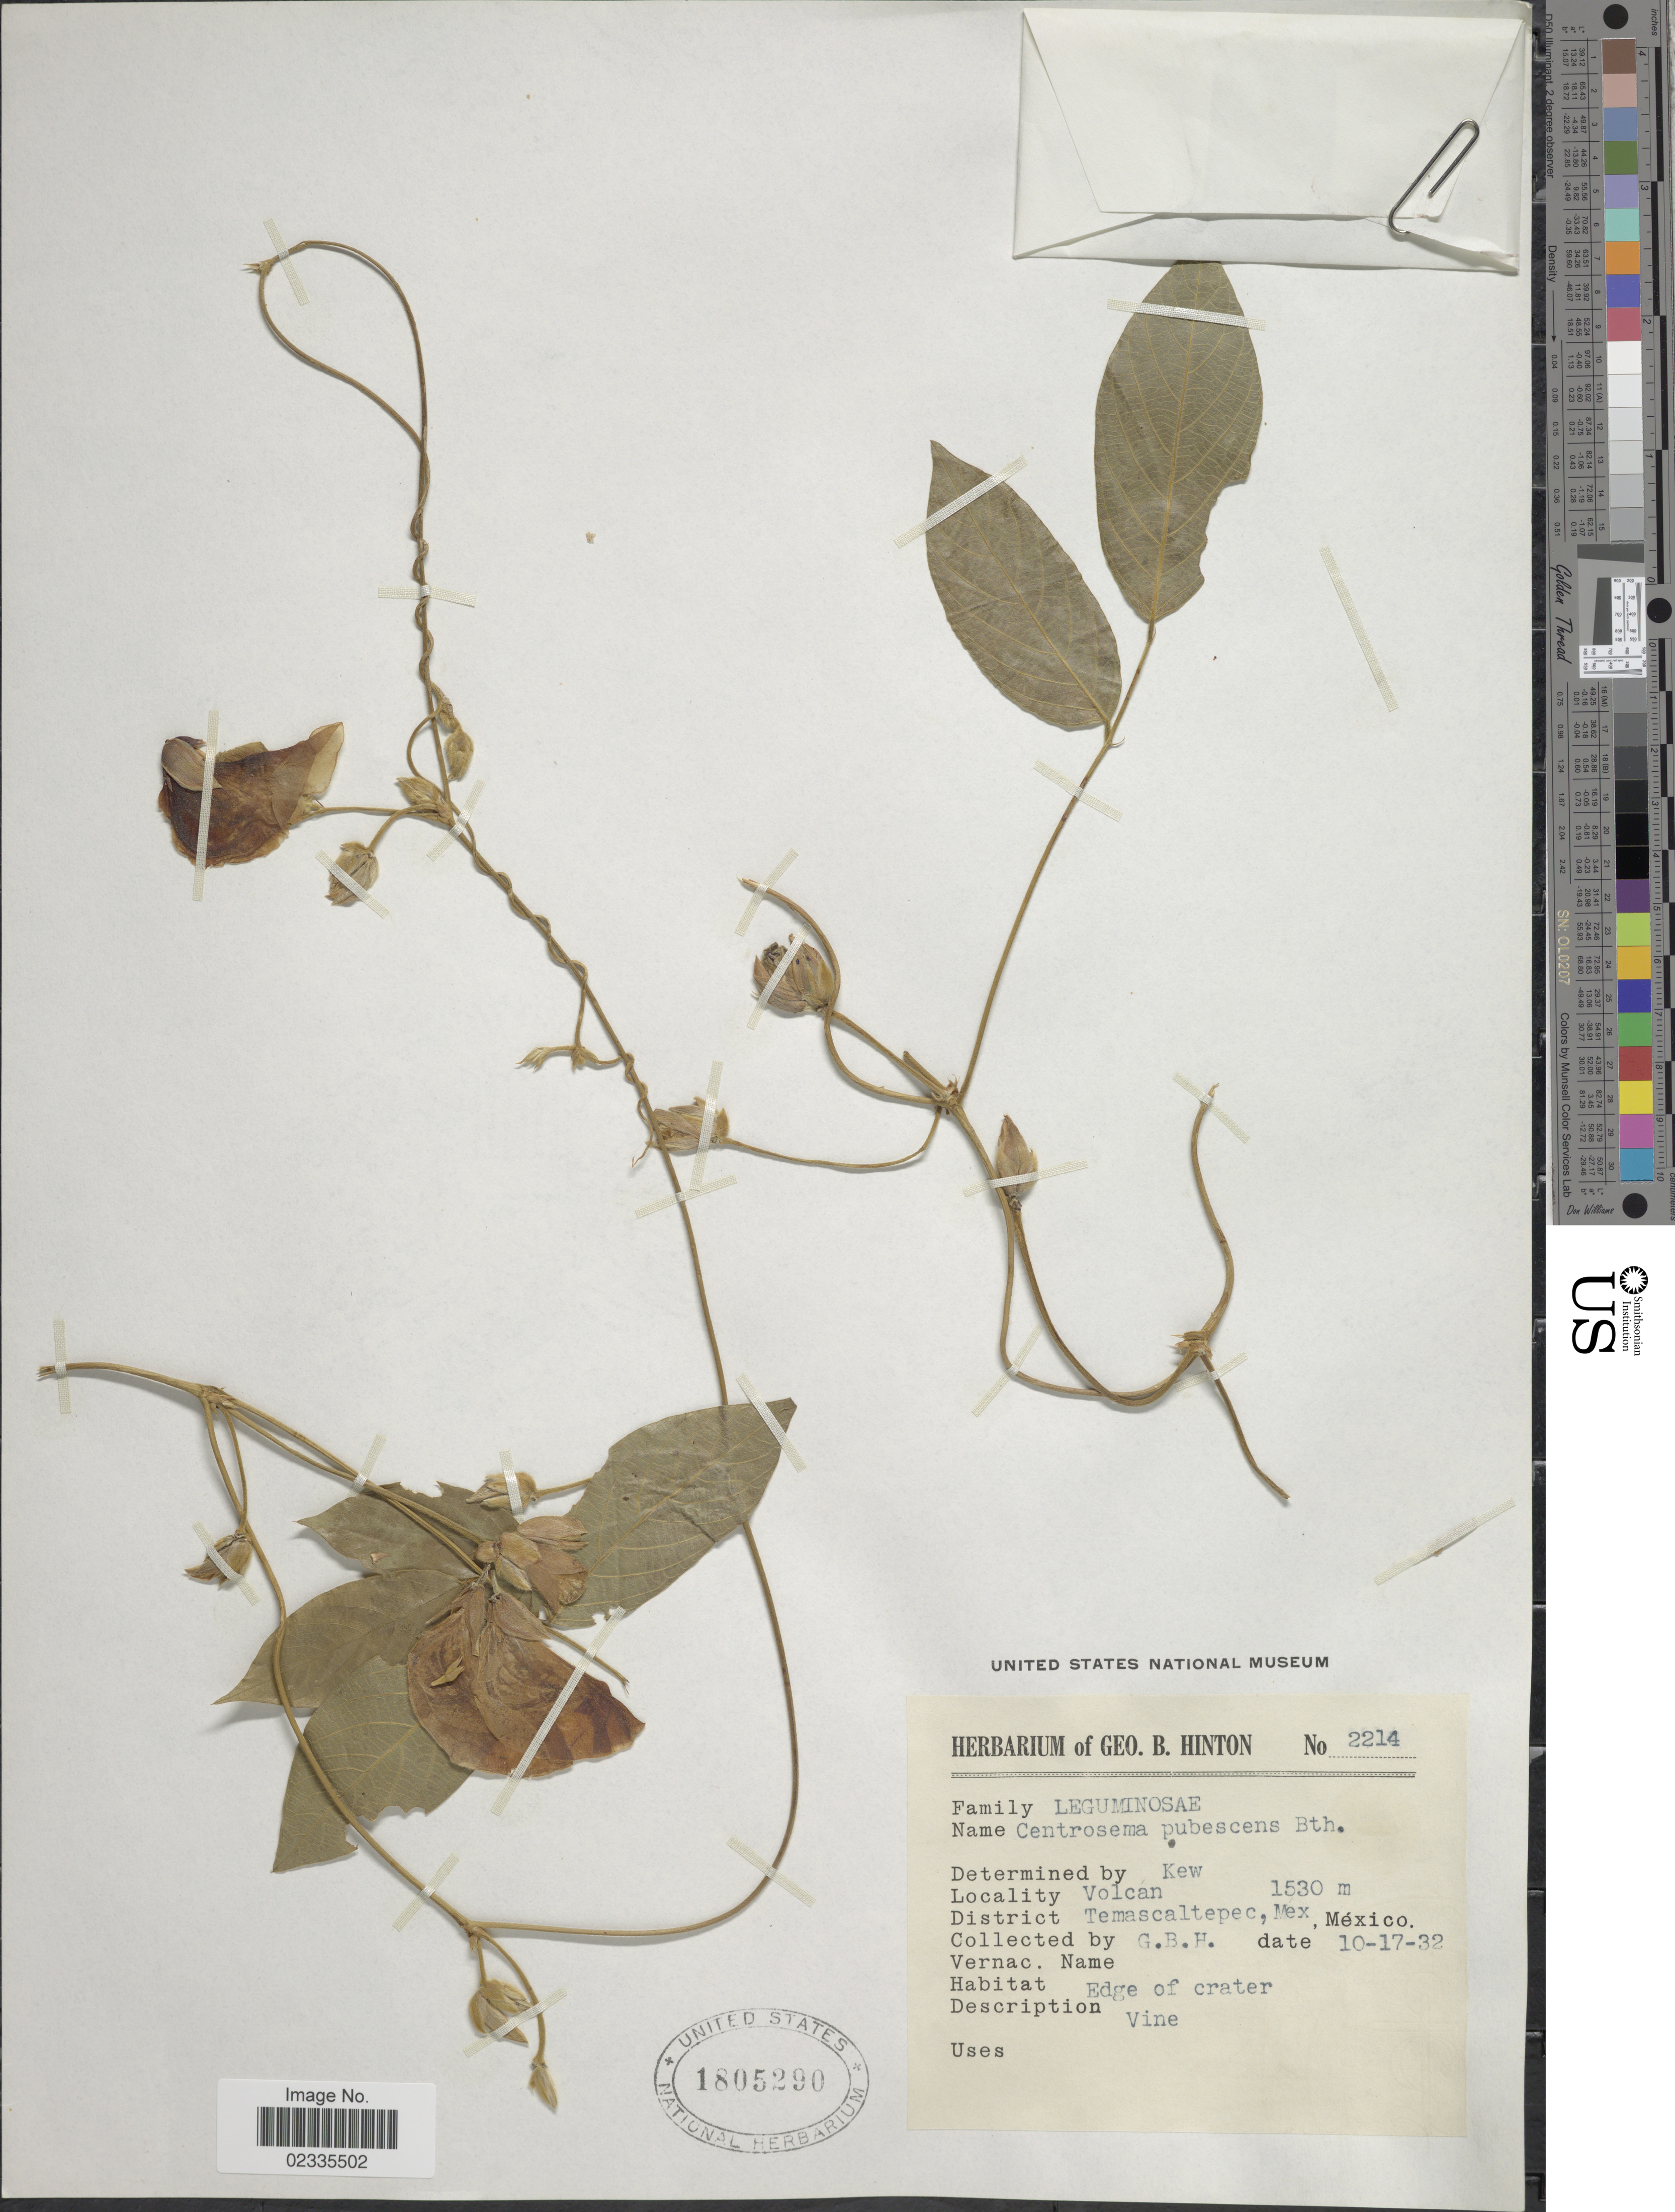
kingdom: Plantae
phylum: Tracheophyta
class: Magnoliopsida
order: Fabales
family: Fabaceae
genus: Centrosema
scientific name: Centrosema pubescens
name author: Benth.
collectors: G. B. Hinton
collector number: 2214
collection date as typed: Transcribed d/m/y: 17/10/32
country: Mexico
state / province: México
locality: Volcan, District Temascaltepec,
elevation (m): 1530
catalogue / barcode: US 1805290